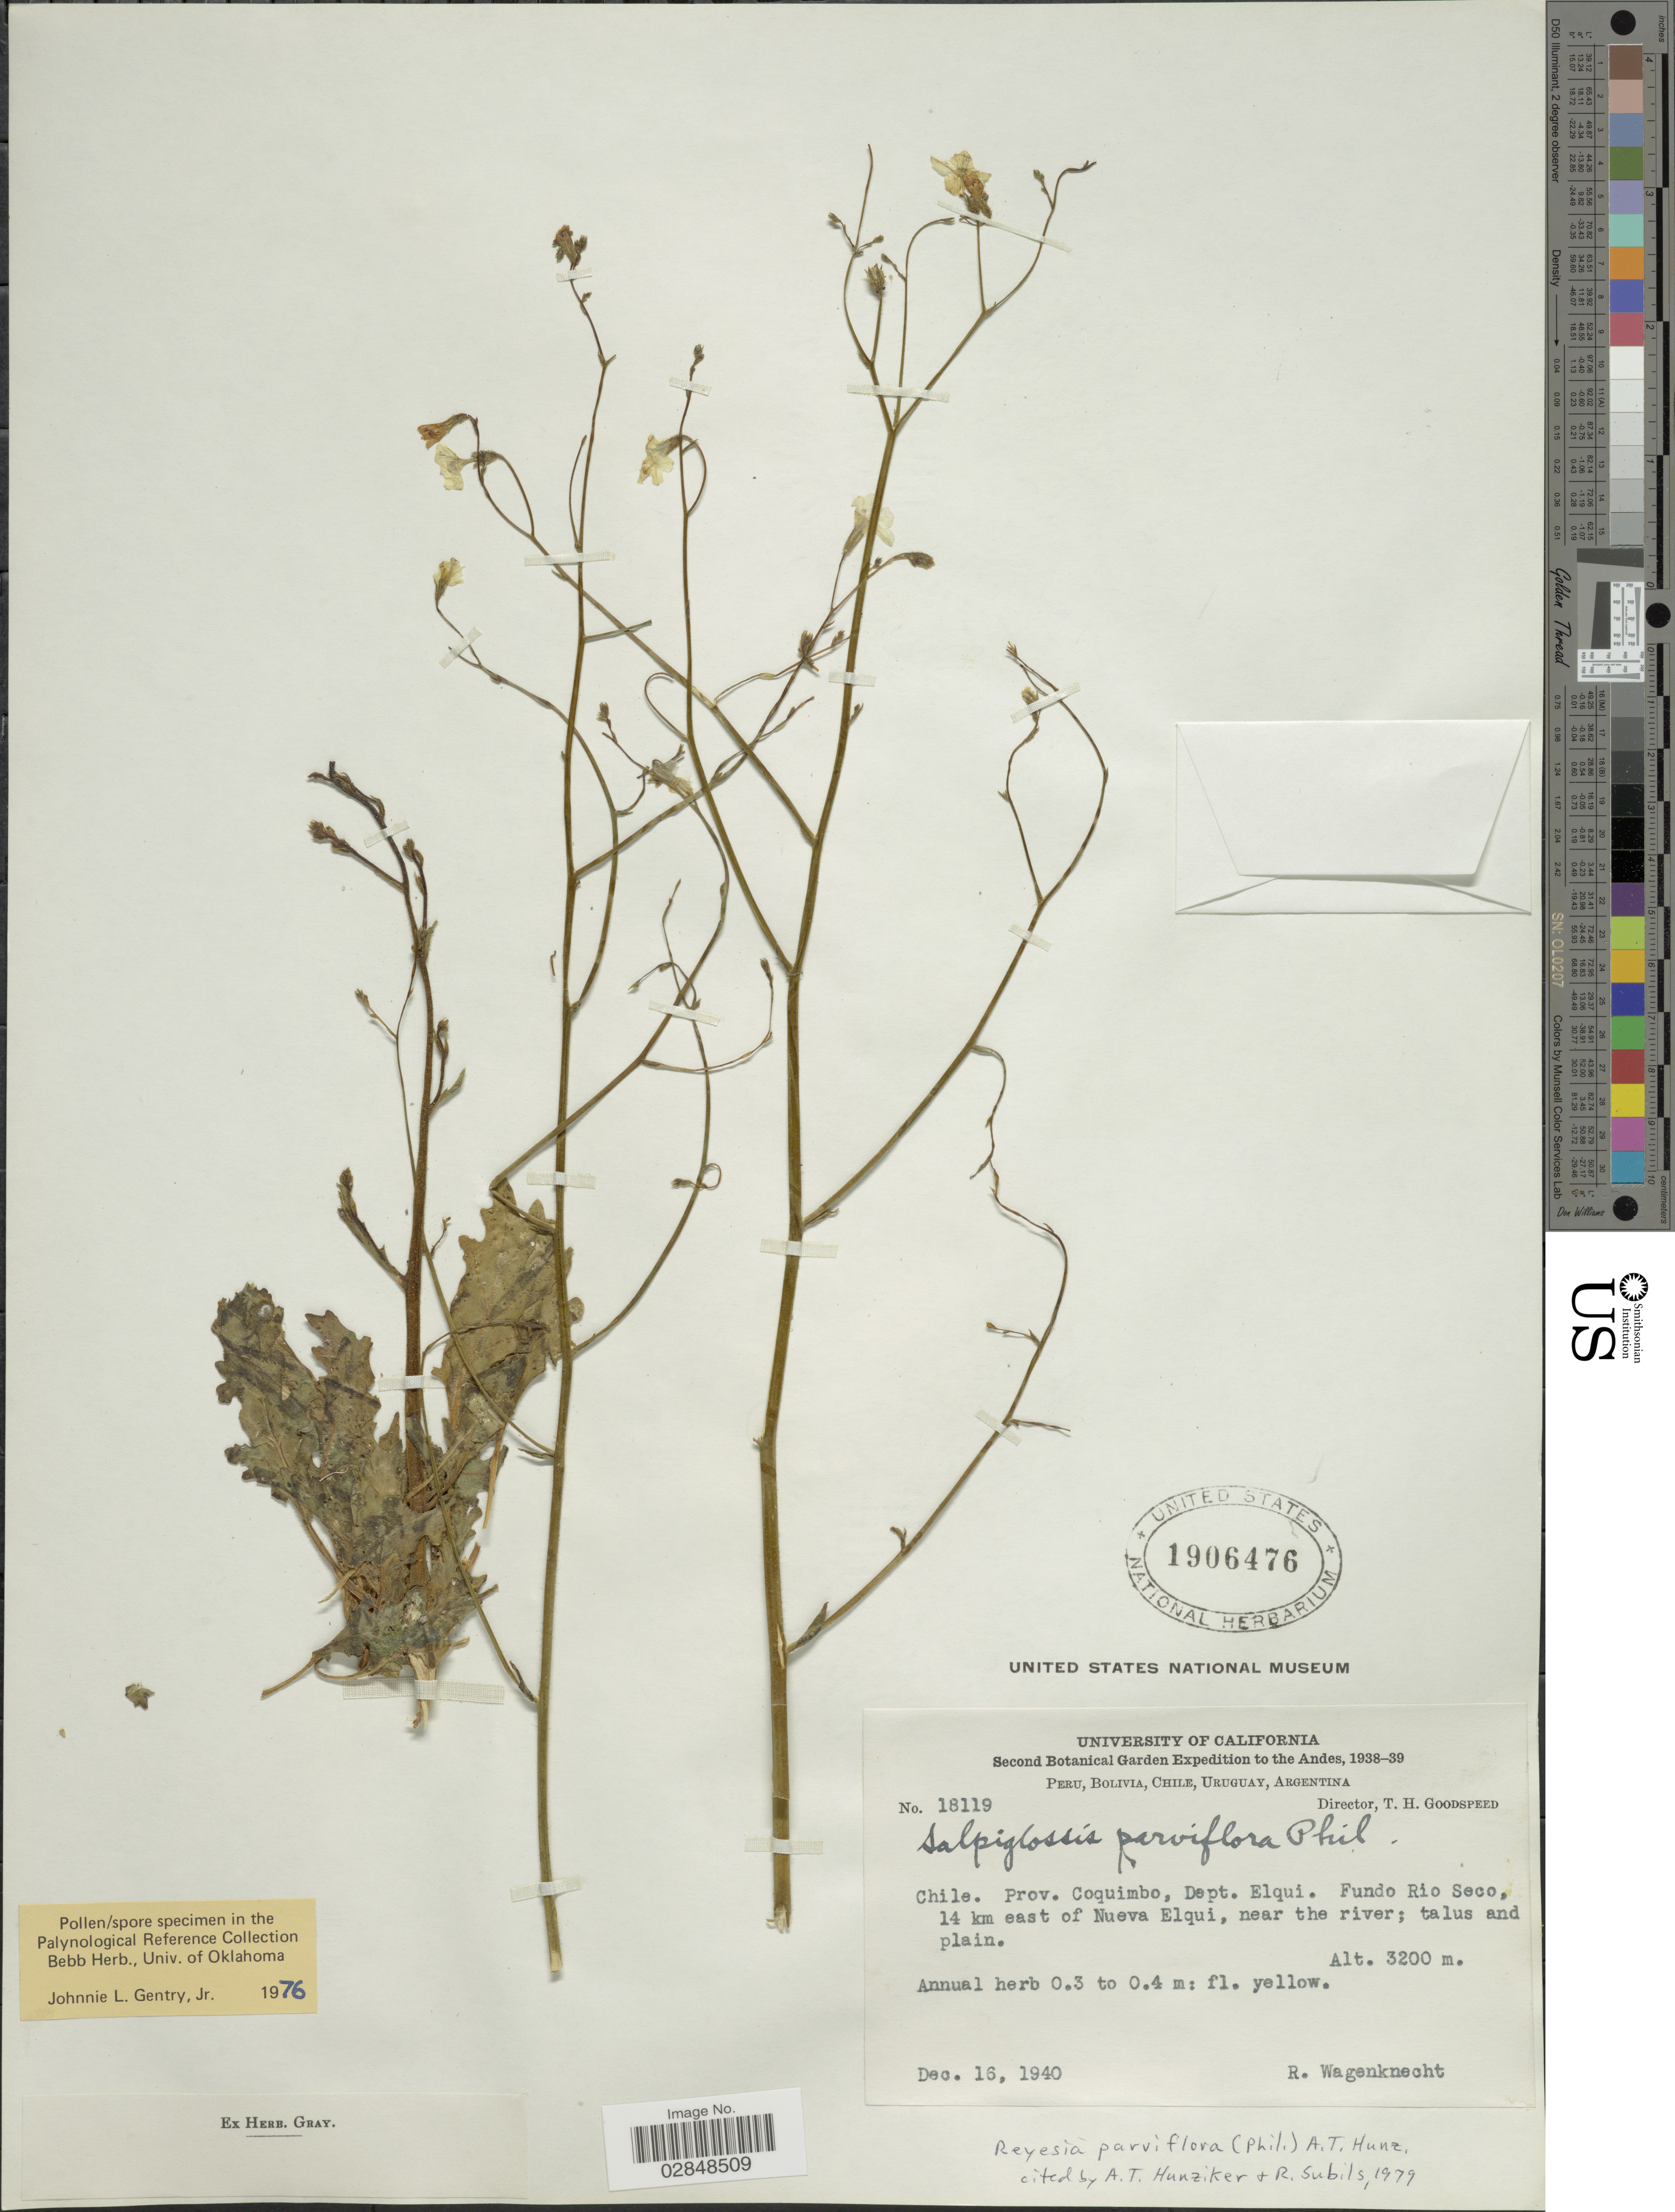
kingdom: Plantae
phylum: Tracheophyta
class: Magnoliopsida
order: Solanales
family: Solanaceae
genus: Reyesia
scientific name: Reyesia parviflora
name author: (Phil.) Hunz.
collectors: R. Wagenknecht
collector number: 18119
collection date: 1940-12-16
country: Chile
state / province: Coquimbo (IV)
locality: Dept. Elqui. Fundo Rio Seco, 14 km east of Nueva Elqui, near the river; talus and plain. The Andes.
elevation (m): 3200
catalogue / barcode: US 1906476